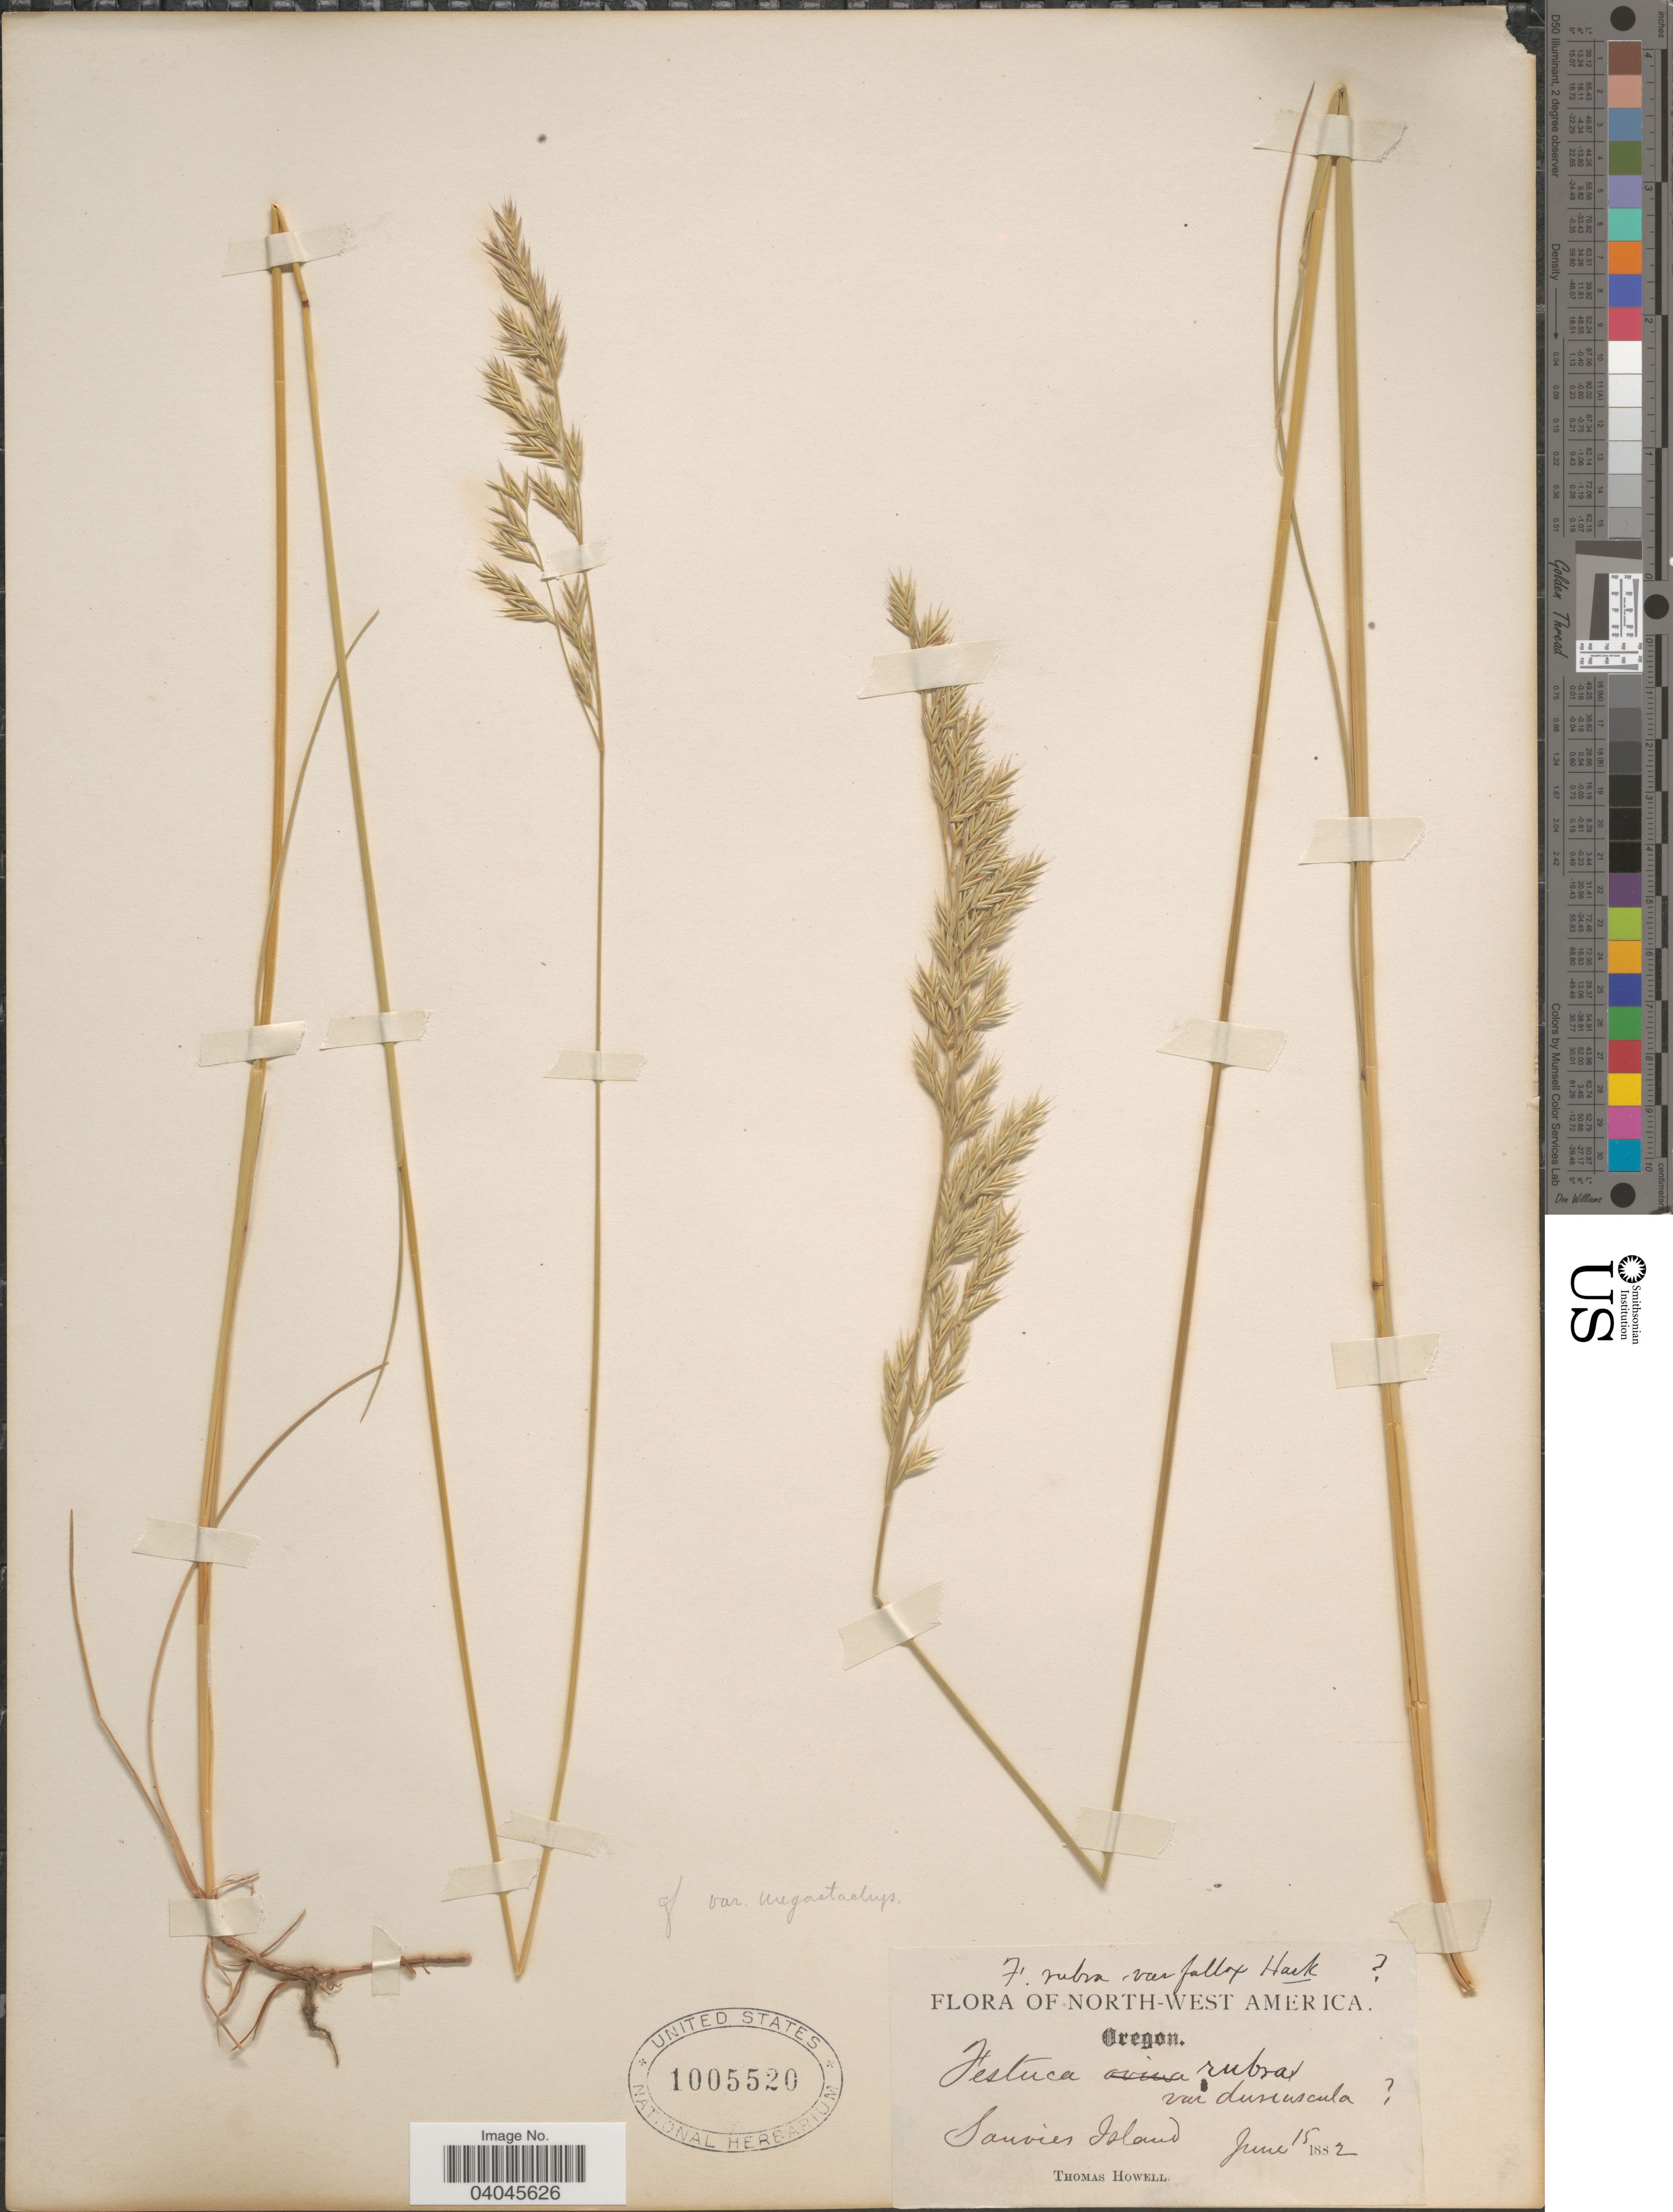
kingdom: Plantae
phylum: Tracheophyta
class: Liliopsida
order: Poales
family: Poaceae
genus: Festuca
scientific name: Festuca rubra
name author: L.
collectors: T. Howell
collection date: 1832-06-15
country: United States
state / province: Oregon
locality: Sauvies Island.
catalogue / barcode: US 1005520